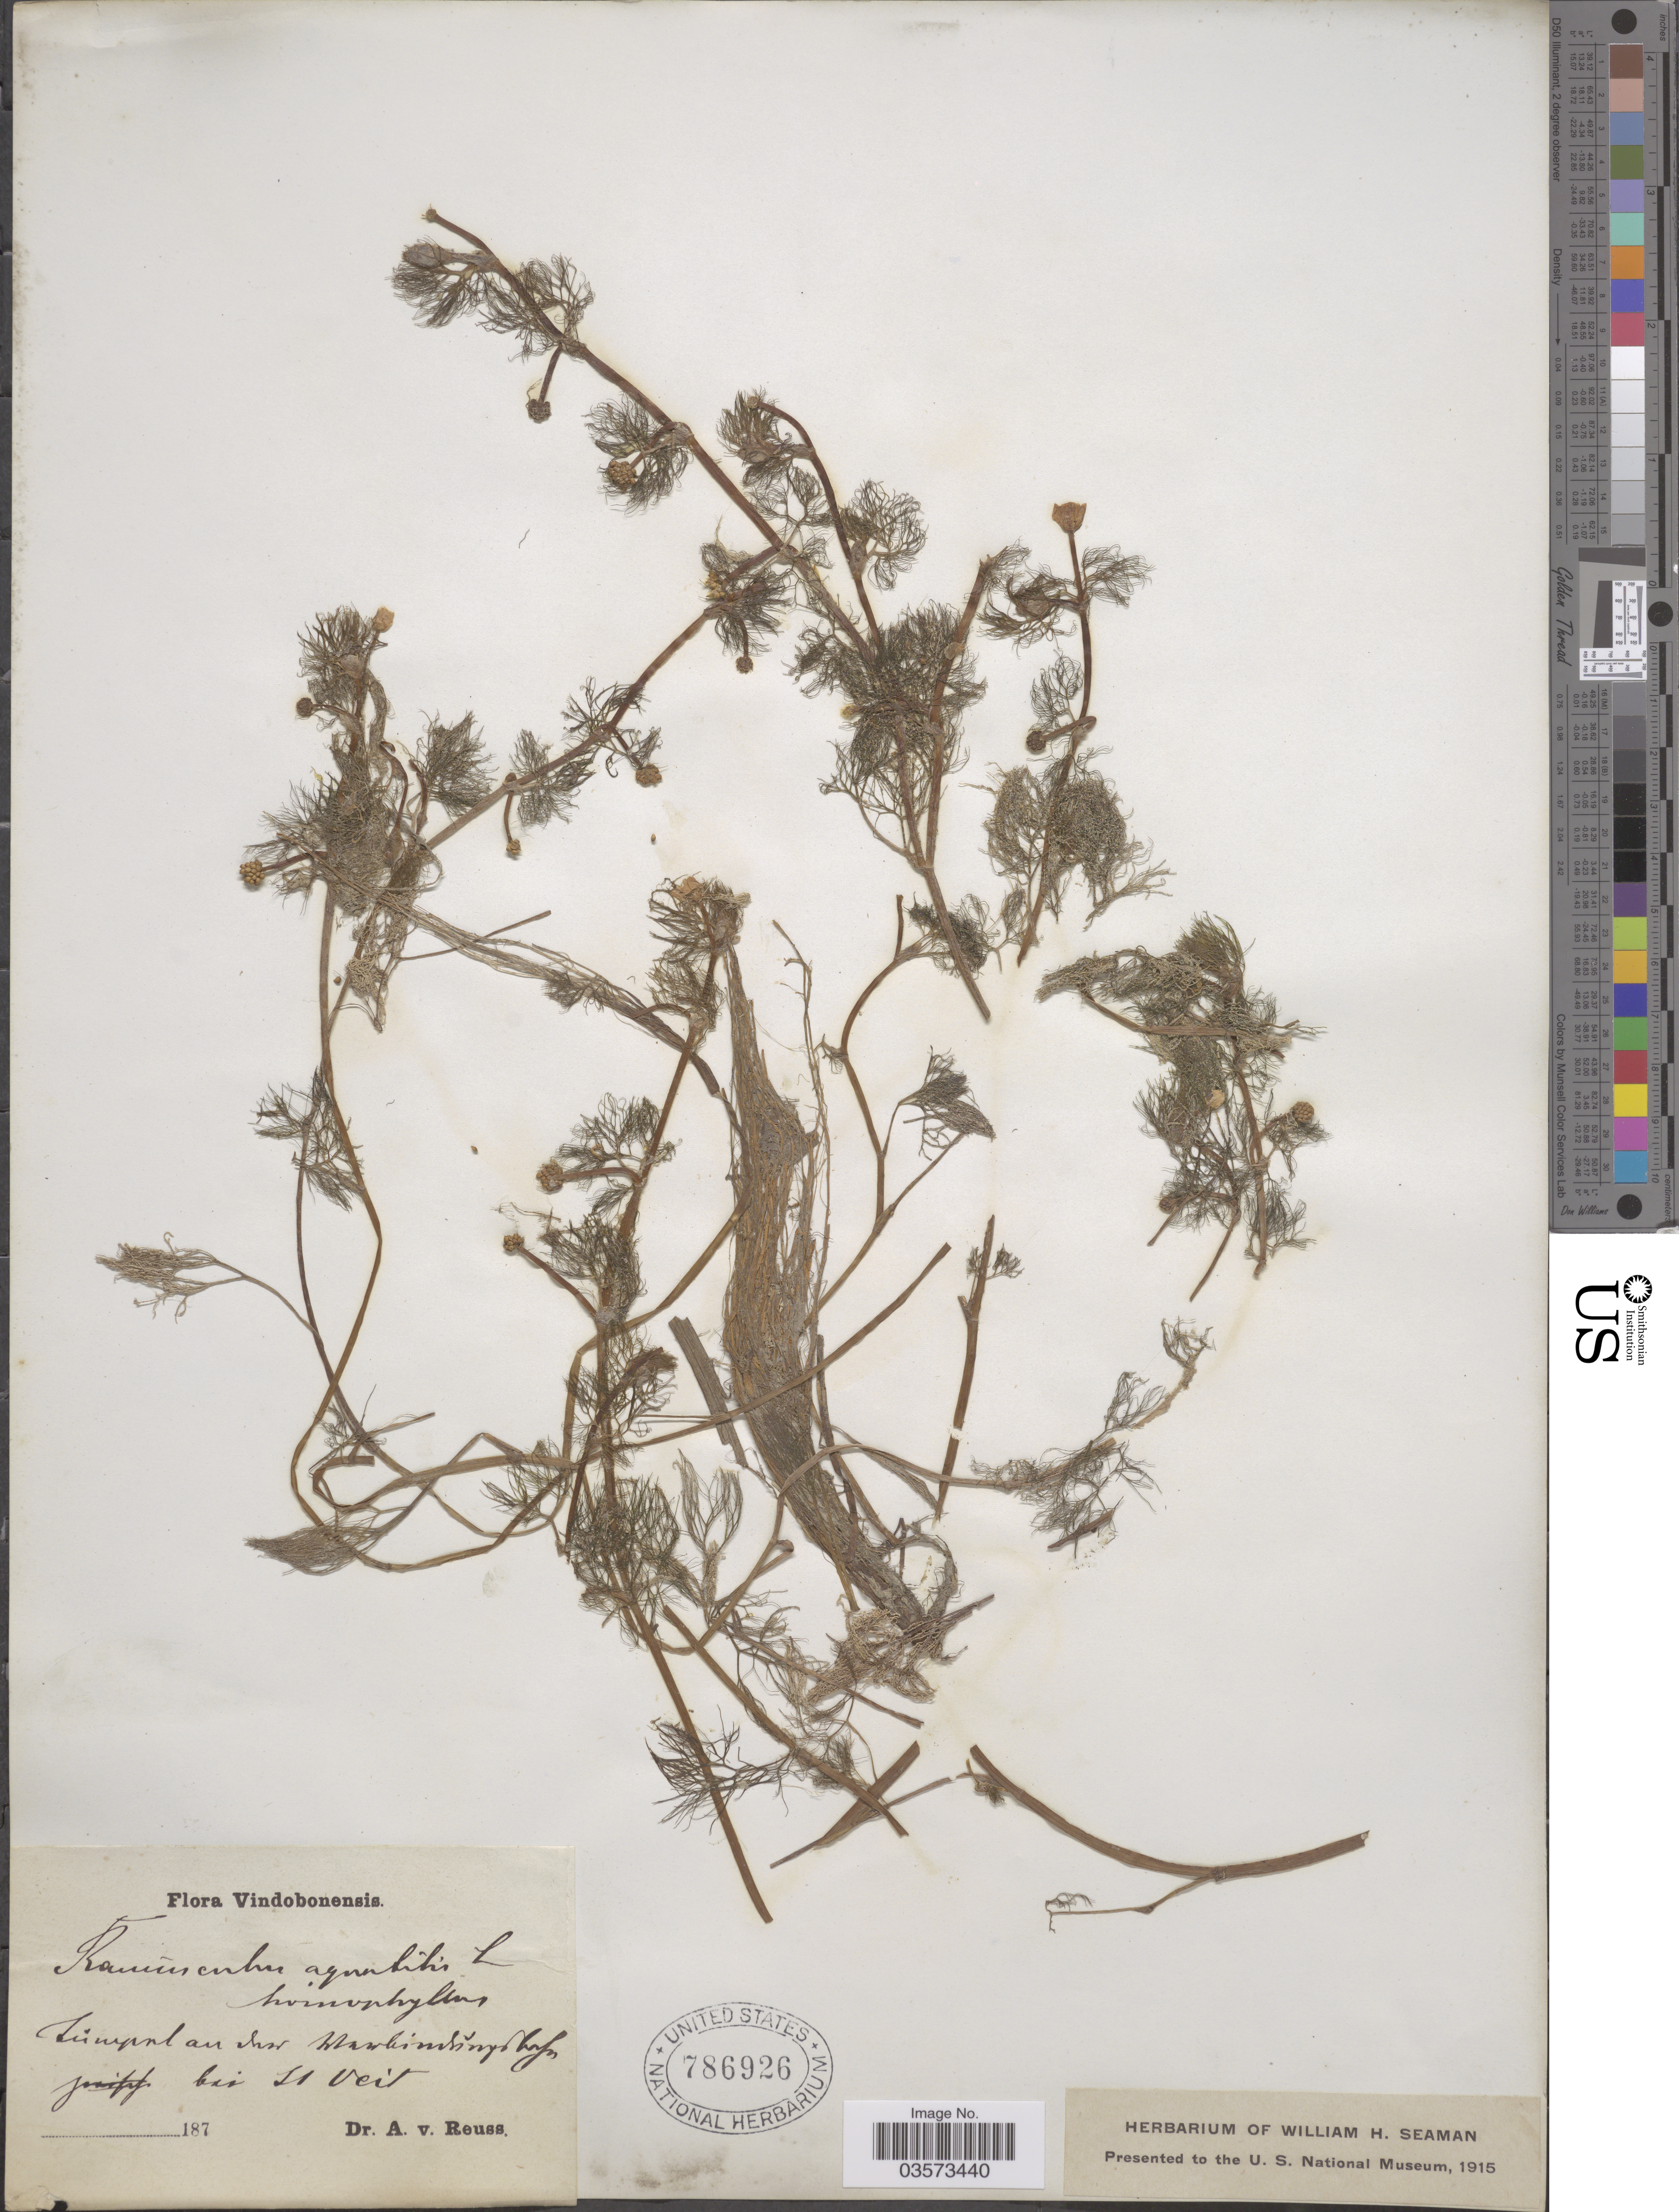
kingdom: Plantae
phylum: Tracheophyta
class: Magnoliopsida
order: Ranunculales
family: Ranunculaceae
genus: Ranunculus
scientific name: Ranunculus aquatilis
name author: L.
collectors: A. Reuss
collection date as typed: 187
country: Austria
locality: Vindobonensis. Sumpnl an der Wlawlimsinglbfn bei St Veil. [interpreted]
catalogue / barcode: US 786926